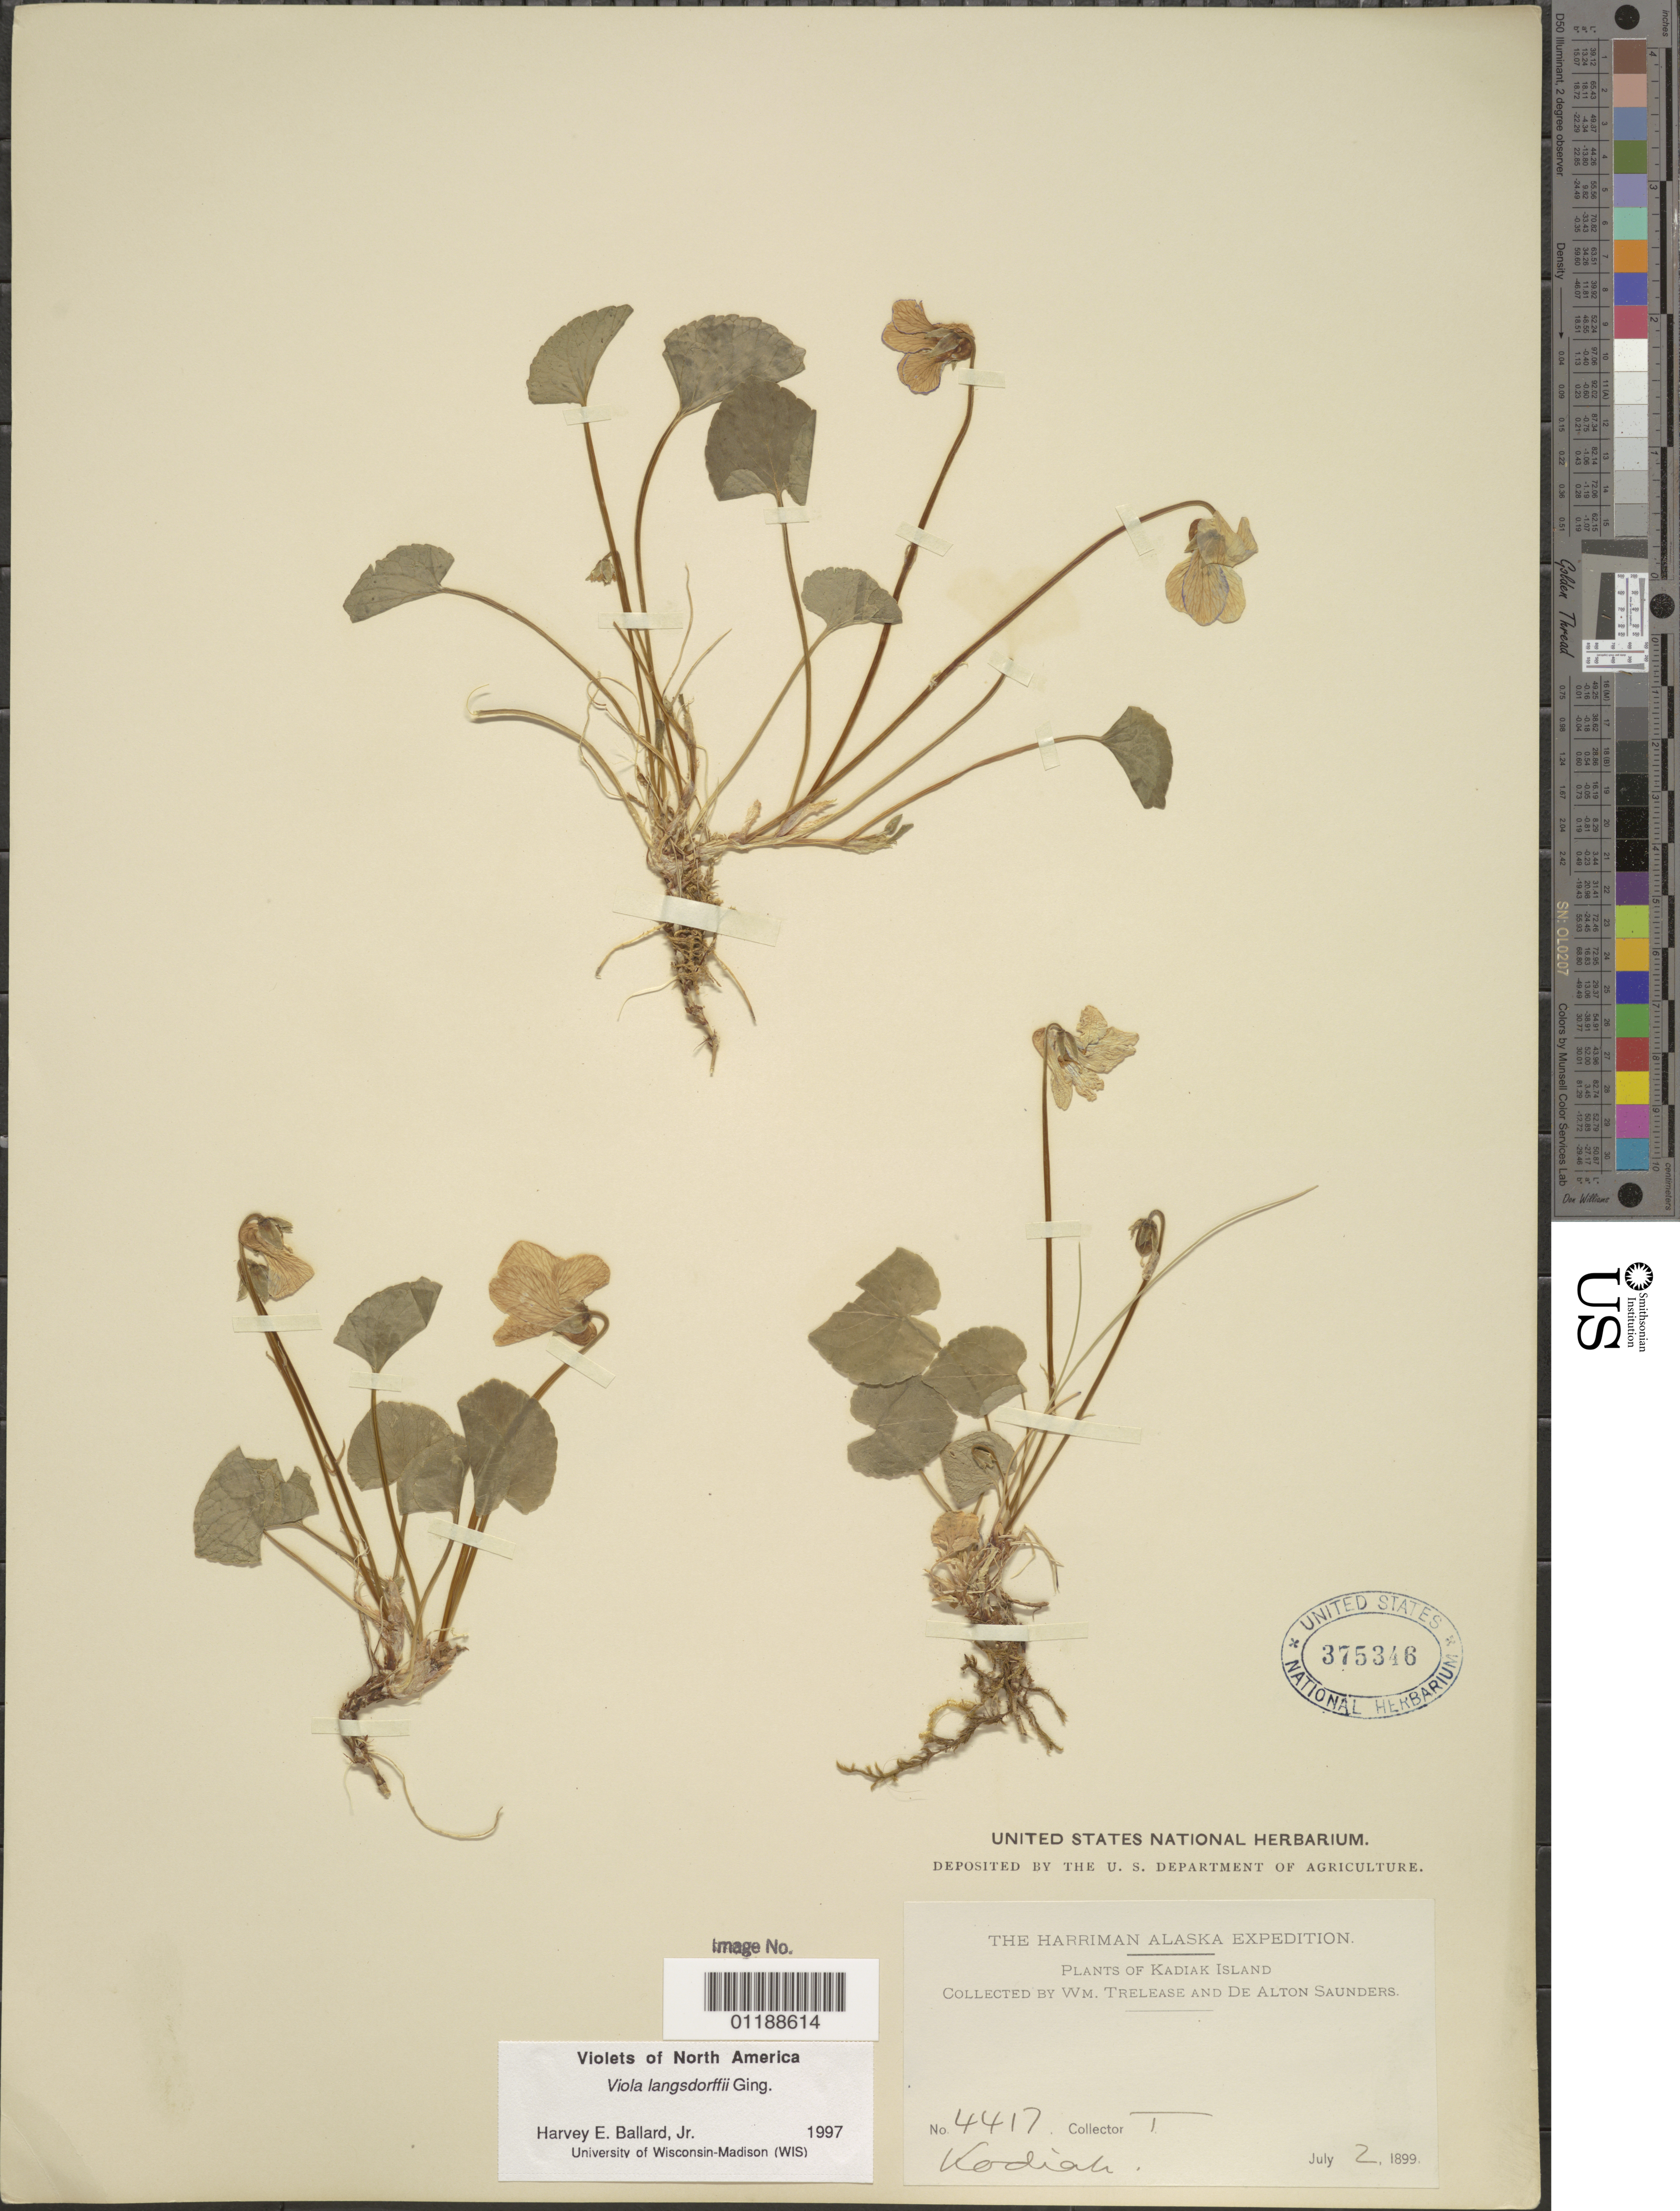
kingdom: Plantae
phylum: Tracheophyta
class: Magnoliopsida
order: Malpighiales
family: Violaceae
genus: Viola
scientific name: Viola langsdorffii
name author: Fisch. ex Ging.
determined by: Ballard, Harvey E.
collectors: W. Trelease & D. Saunders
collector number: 4417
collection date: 1899-07-02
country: United States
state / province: Alaska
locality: Kodiak.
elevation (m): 366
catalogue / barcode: US 375346